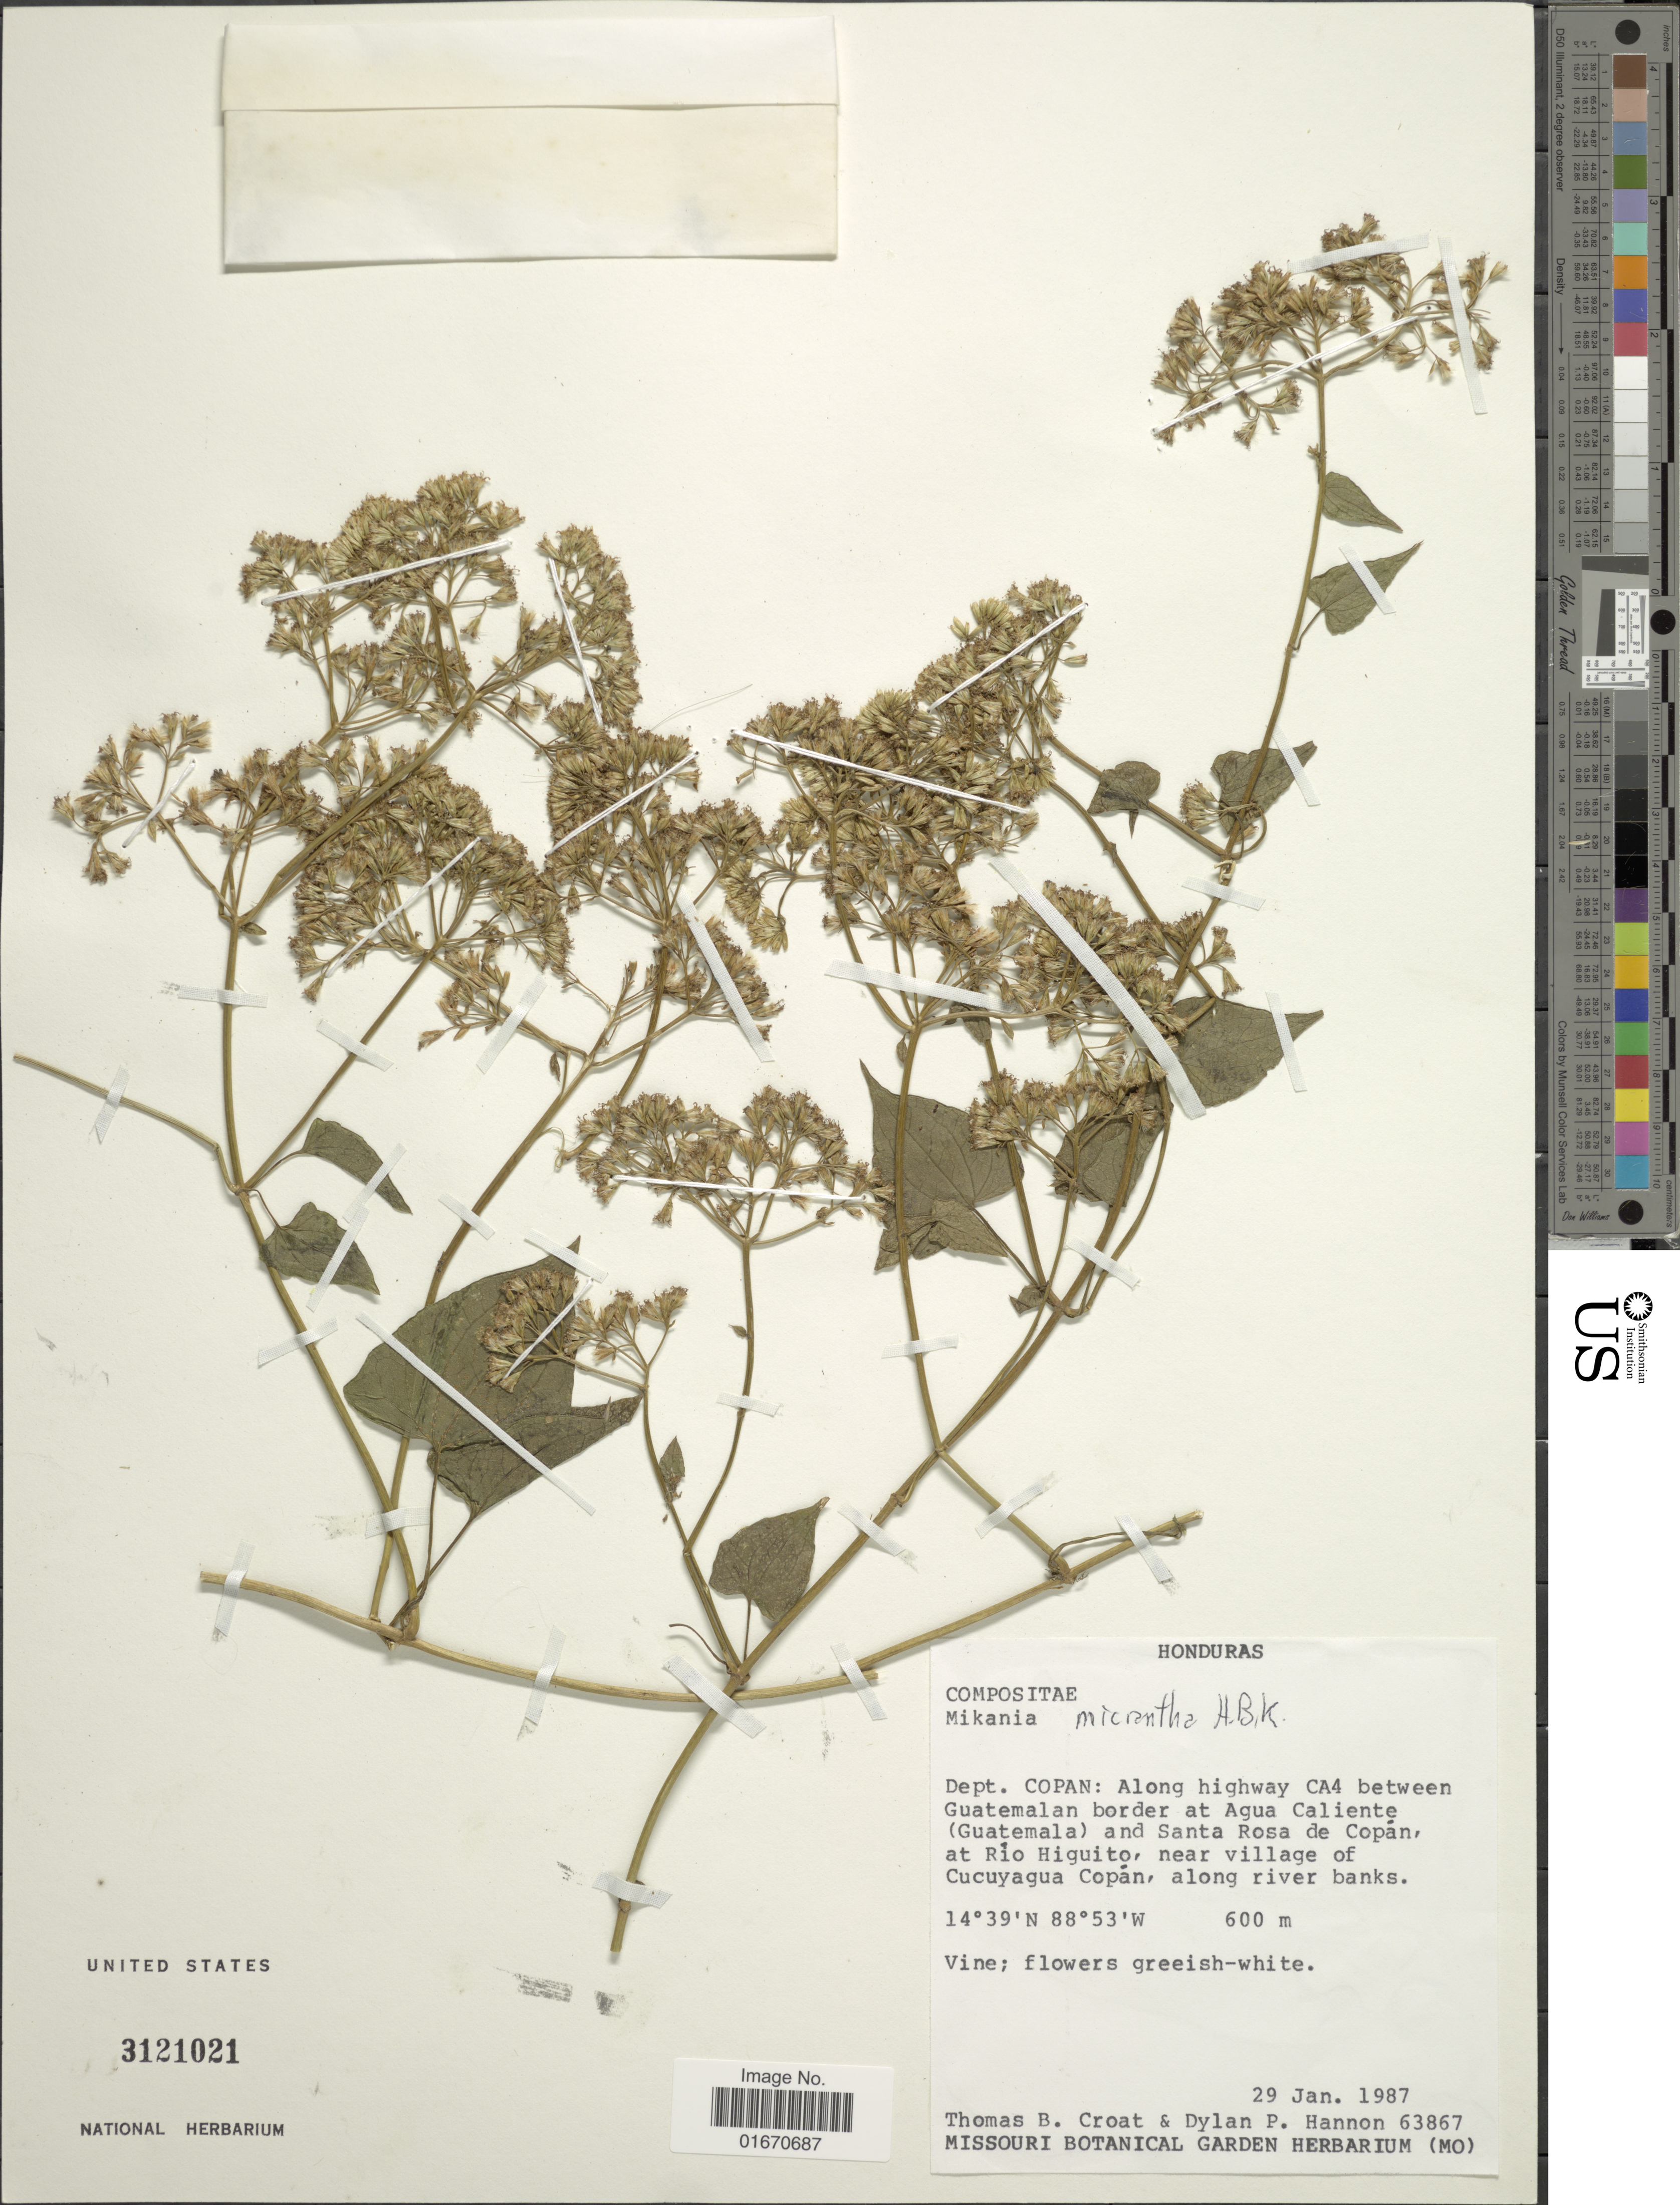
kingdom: Plantae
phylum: Tracheophyta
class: Magnoliopsida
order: Asterales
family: Asteraceae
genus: Mikania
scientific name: Mikania micrantha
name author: Kunth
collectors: T. B. Croat & D. Hannon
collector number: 63867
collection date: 1987-01-29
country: Honduras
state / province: Copán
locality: Along Highway CA4 between Guatemalan border at Agua Caliente (Guatemala) and Santa Rosa de Copan, at Rio Higuito, near village of Cuvuyagua Copan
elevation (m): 600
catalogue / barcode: US 3121021